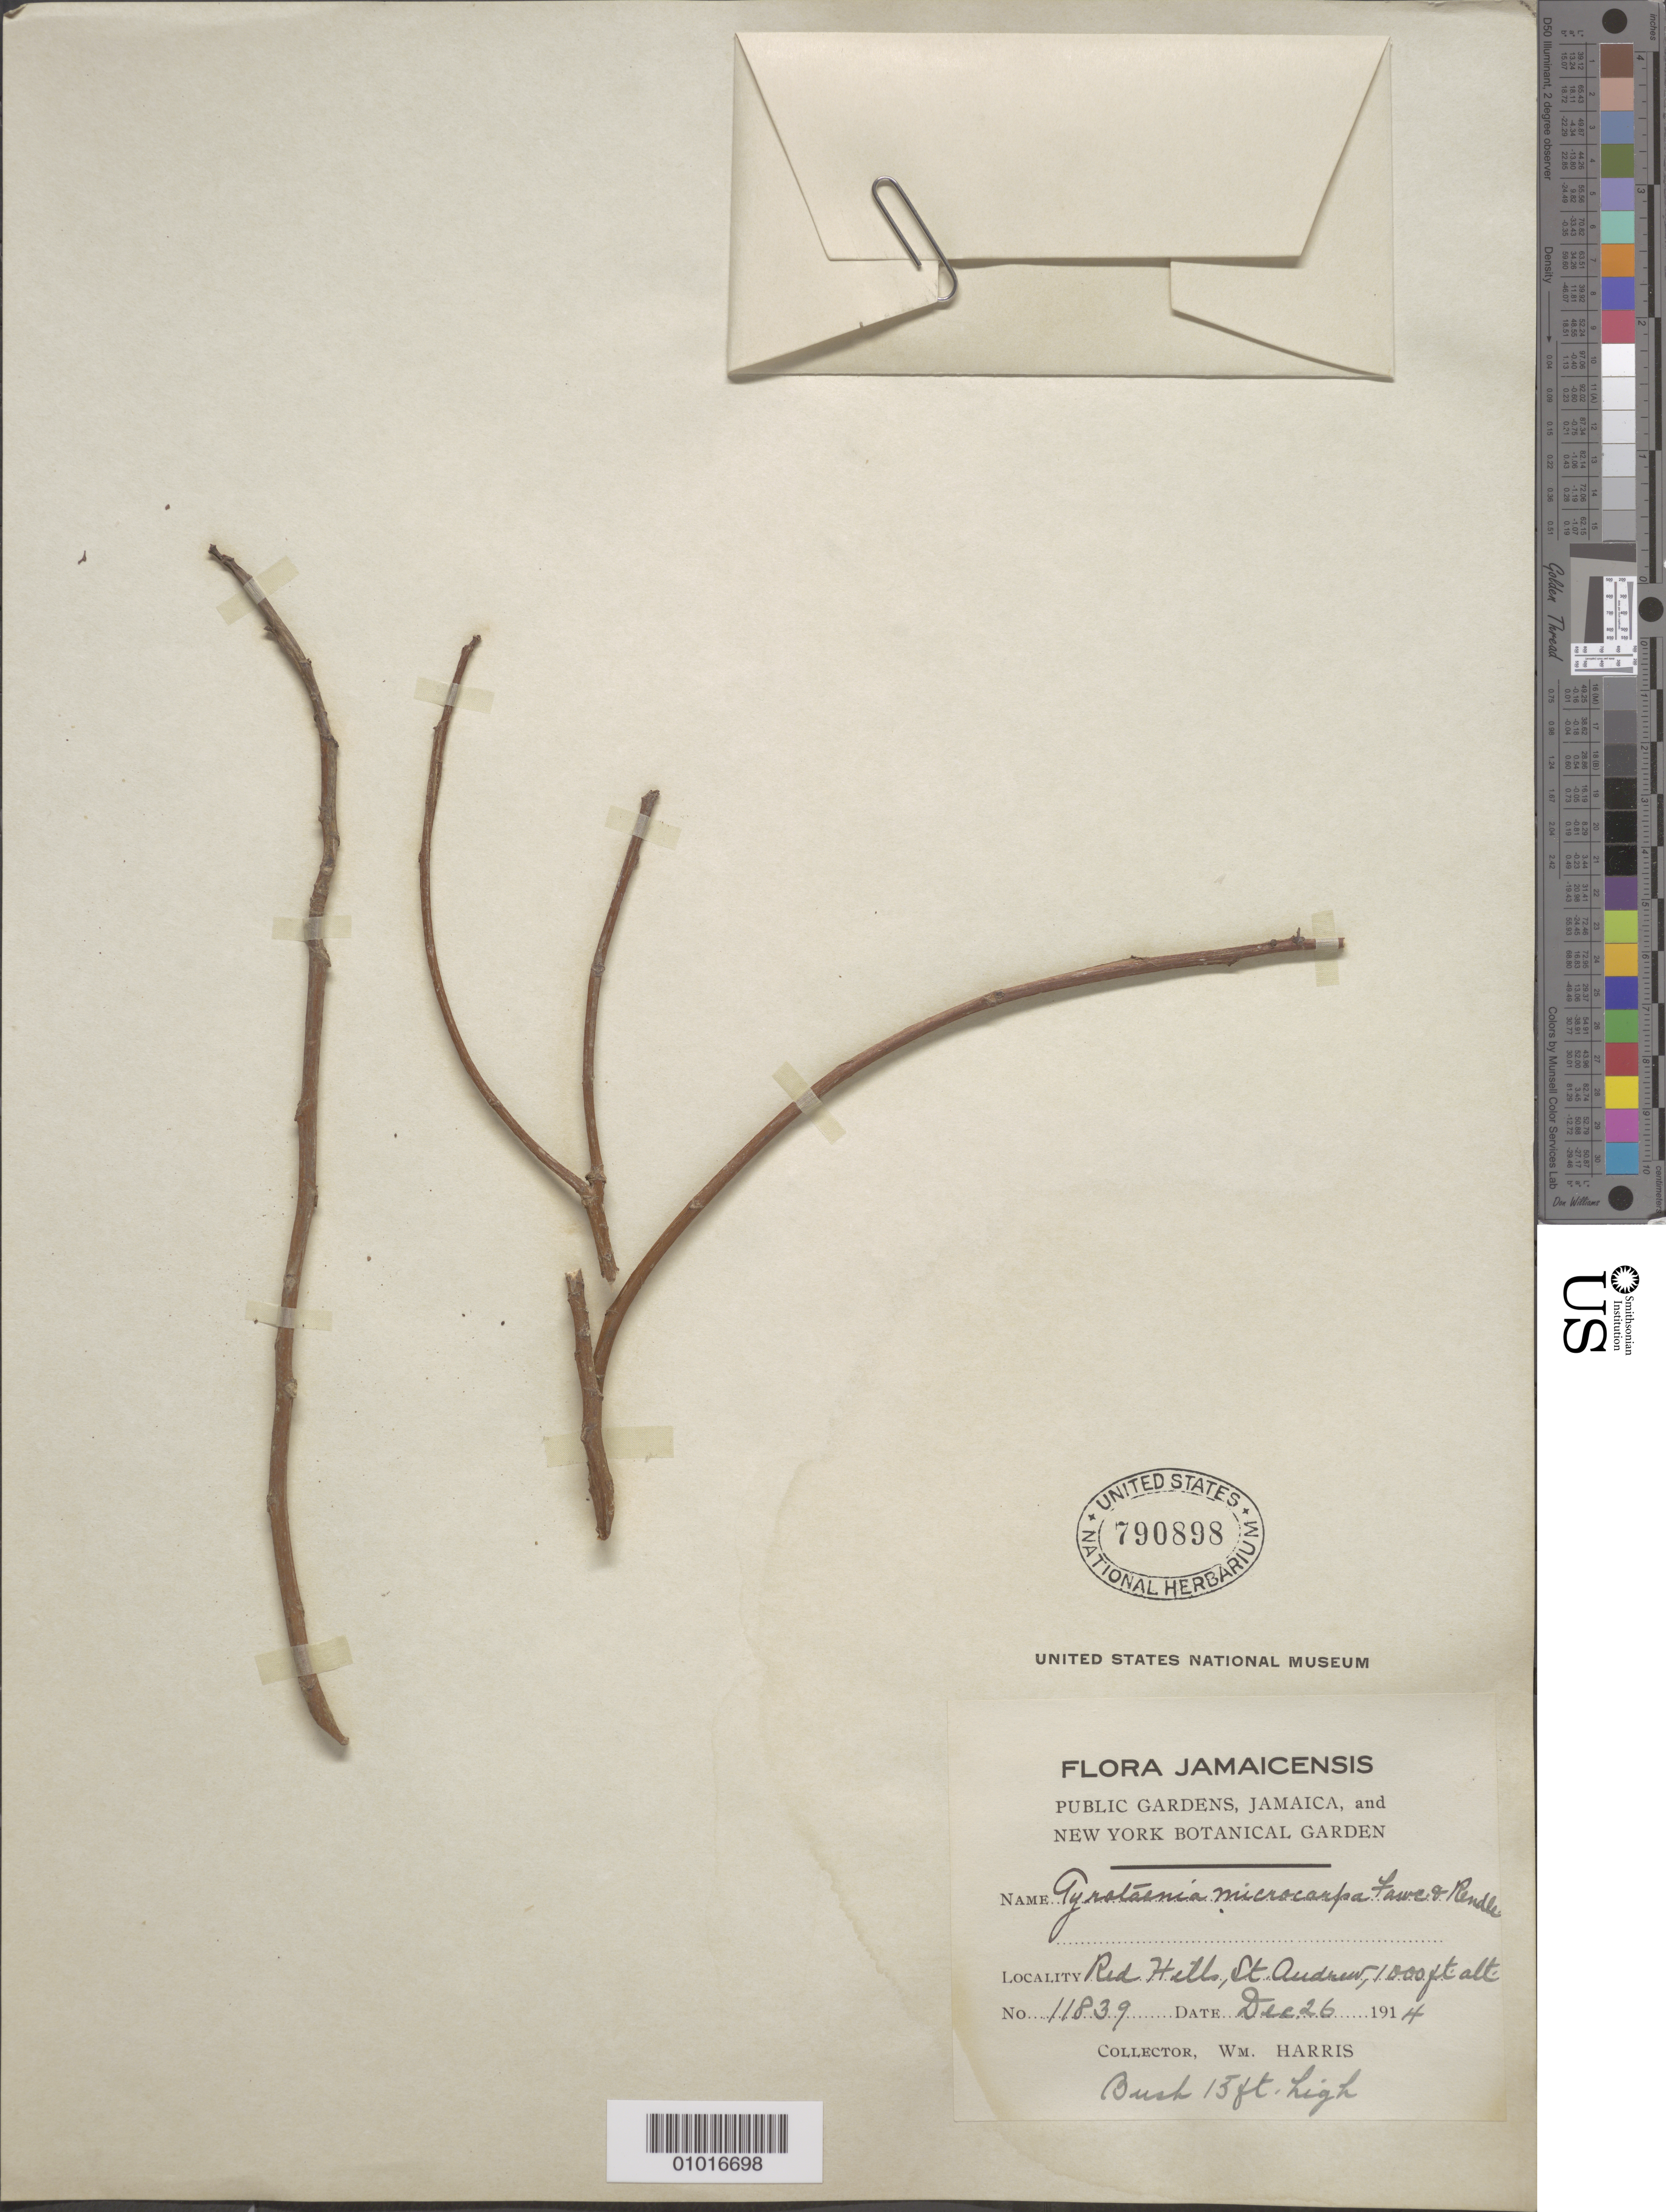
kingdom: Plantae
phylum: Tracheophyta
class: Magnoliopsida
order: Rosales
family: Urticaceae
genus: Gyrotaenia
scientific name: Gyrotaenia microcarpa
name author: (Wedd.) Fawc. & Rendle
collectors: W. Harris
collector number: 11839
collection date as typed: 26 Dec 1914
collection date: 1914-12-26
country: Jamaica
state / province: Saint Andrew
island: Jamaica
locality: Red Hill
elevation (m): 305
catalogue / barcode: US 790898